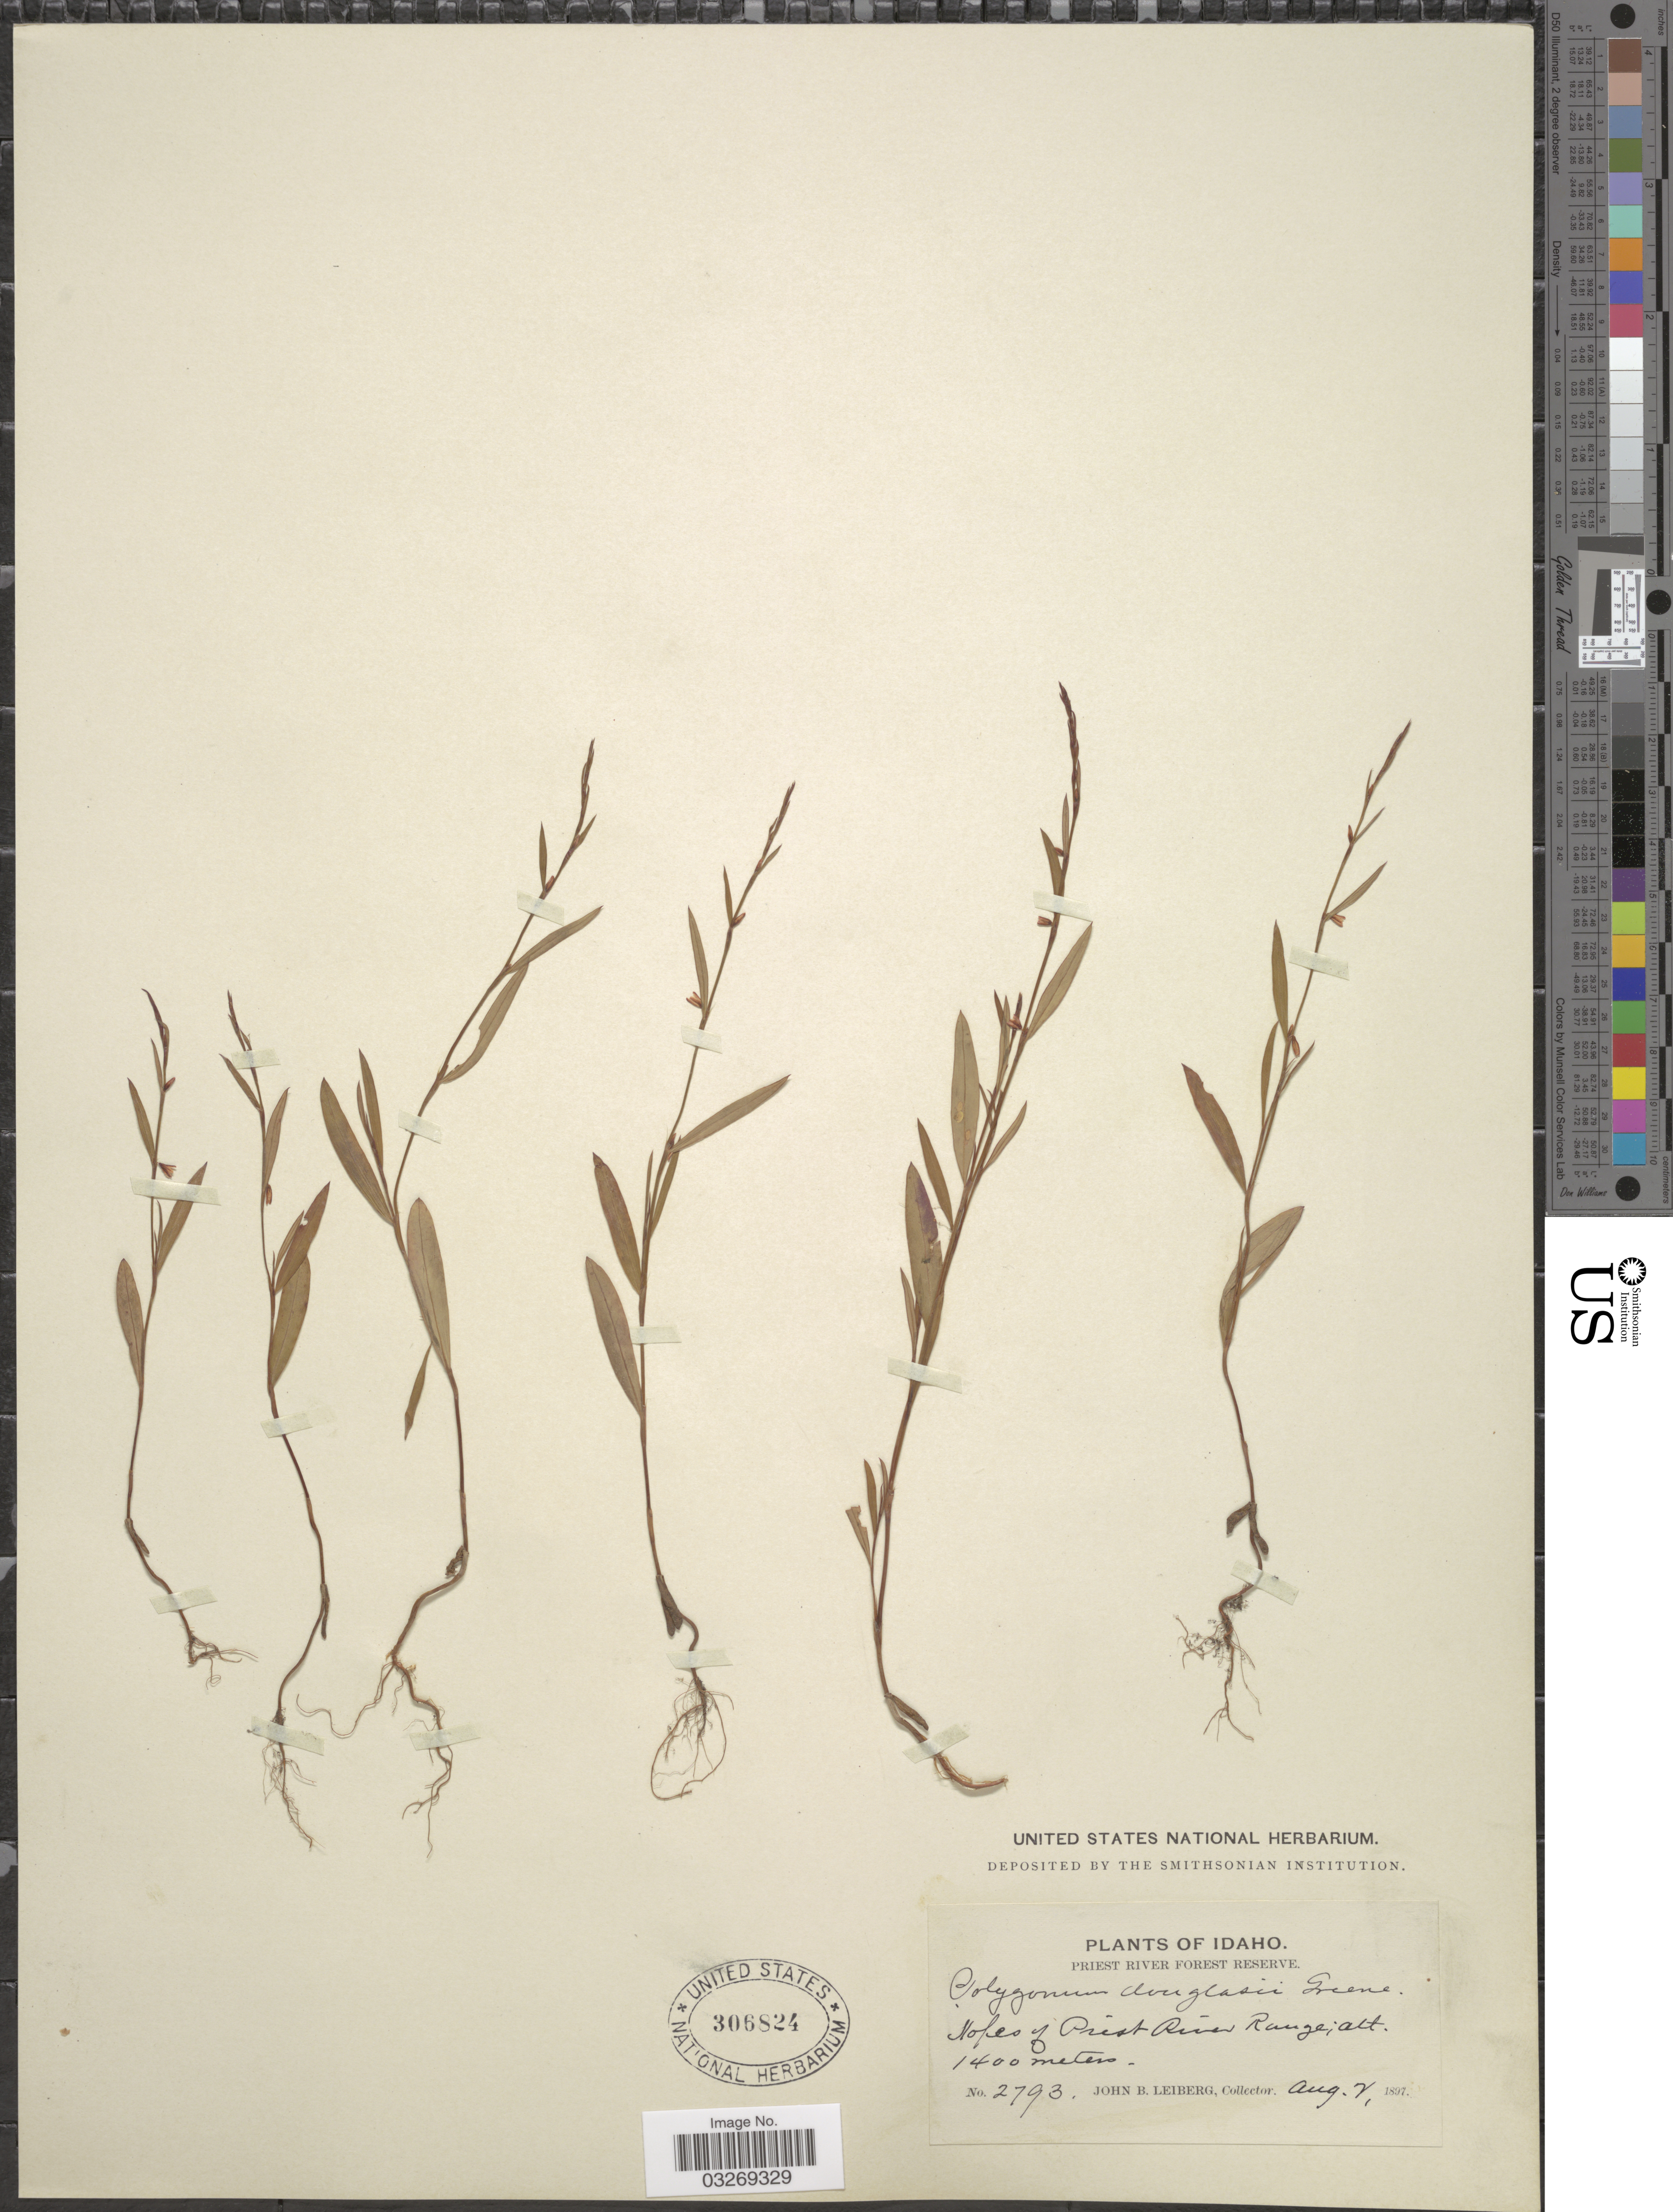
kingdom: Plantae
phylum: Tracheophyta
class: Magnoliopsida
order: Caryophyllales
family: Polygonaceae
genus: Polygonum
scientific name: Polygonum douglasii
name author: Greene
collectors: J. B. Leiberg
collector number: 2793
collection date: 1897-08-02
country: United States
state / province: Idaho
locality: Priest River Forest Reserve. Slopes of Priest River Range.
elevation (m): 1400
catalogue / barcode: US 306824